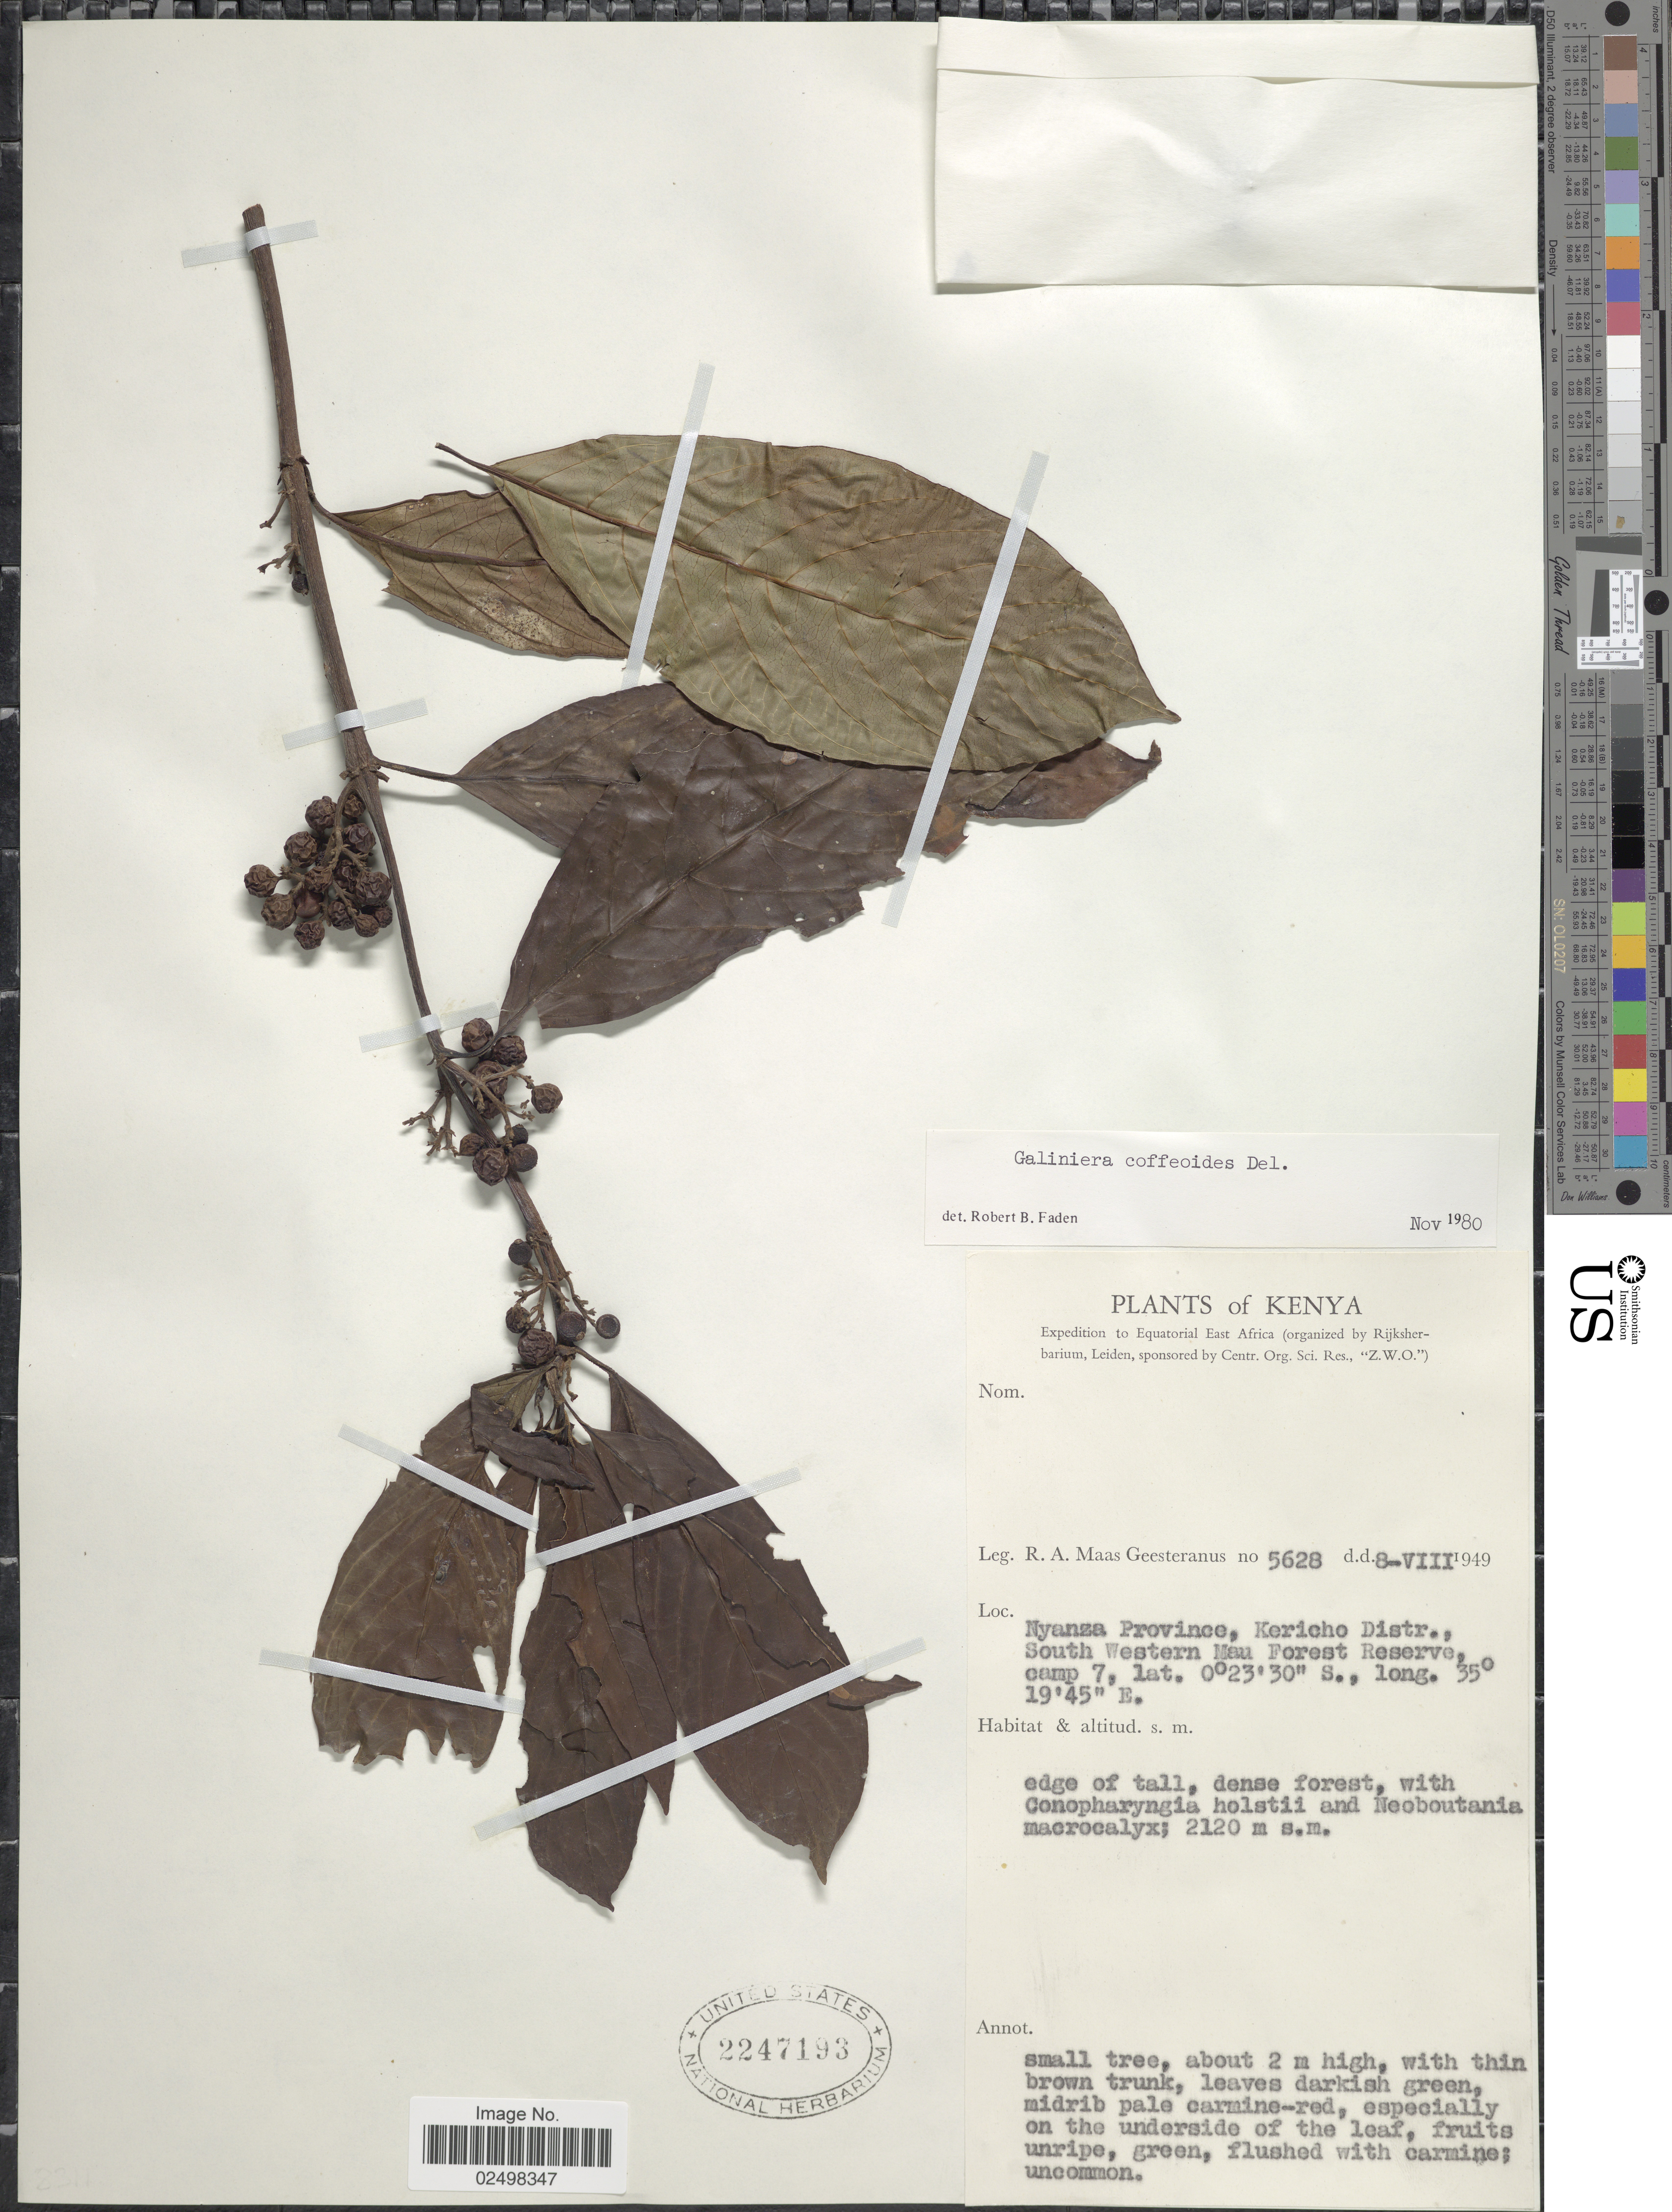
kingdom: Plantae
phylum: Tracheophyta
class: Magnoliopsida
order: Gentianales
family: Rubiaceae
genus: Galiniera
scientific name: Galiniera coffeoides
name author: Delile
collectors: R. A. Maas Geesteranus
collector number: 628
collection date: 1949-08-08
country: Kenya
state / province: Kericho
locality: Kericho Distr., South Western Mau Forest Reserve camp 7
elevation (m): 2120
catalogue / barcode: US 2247193